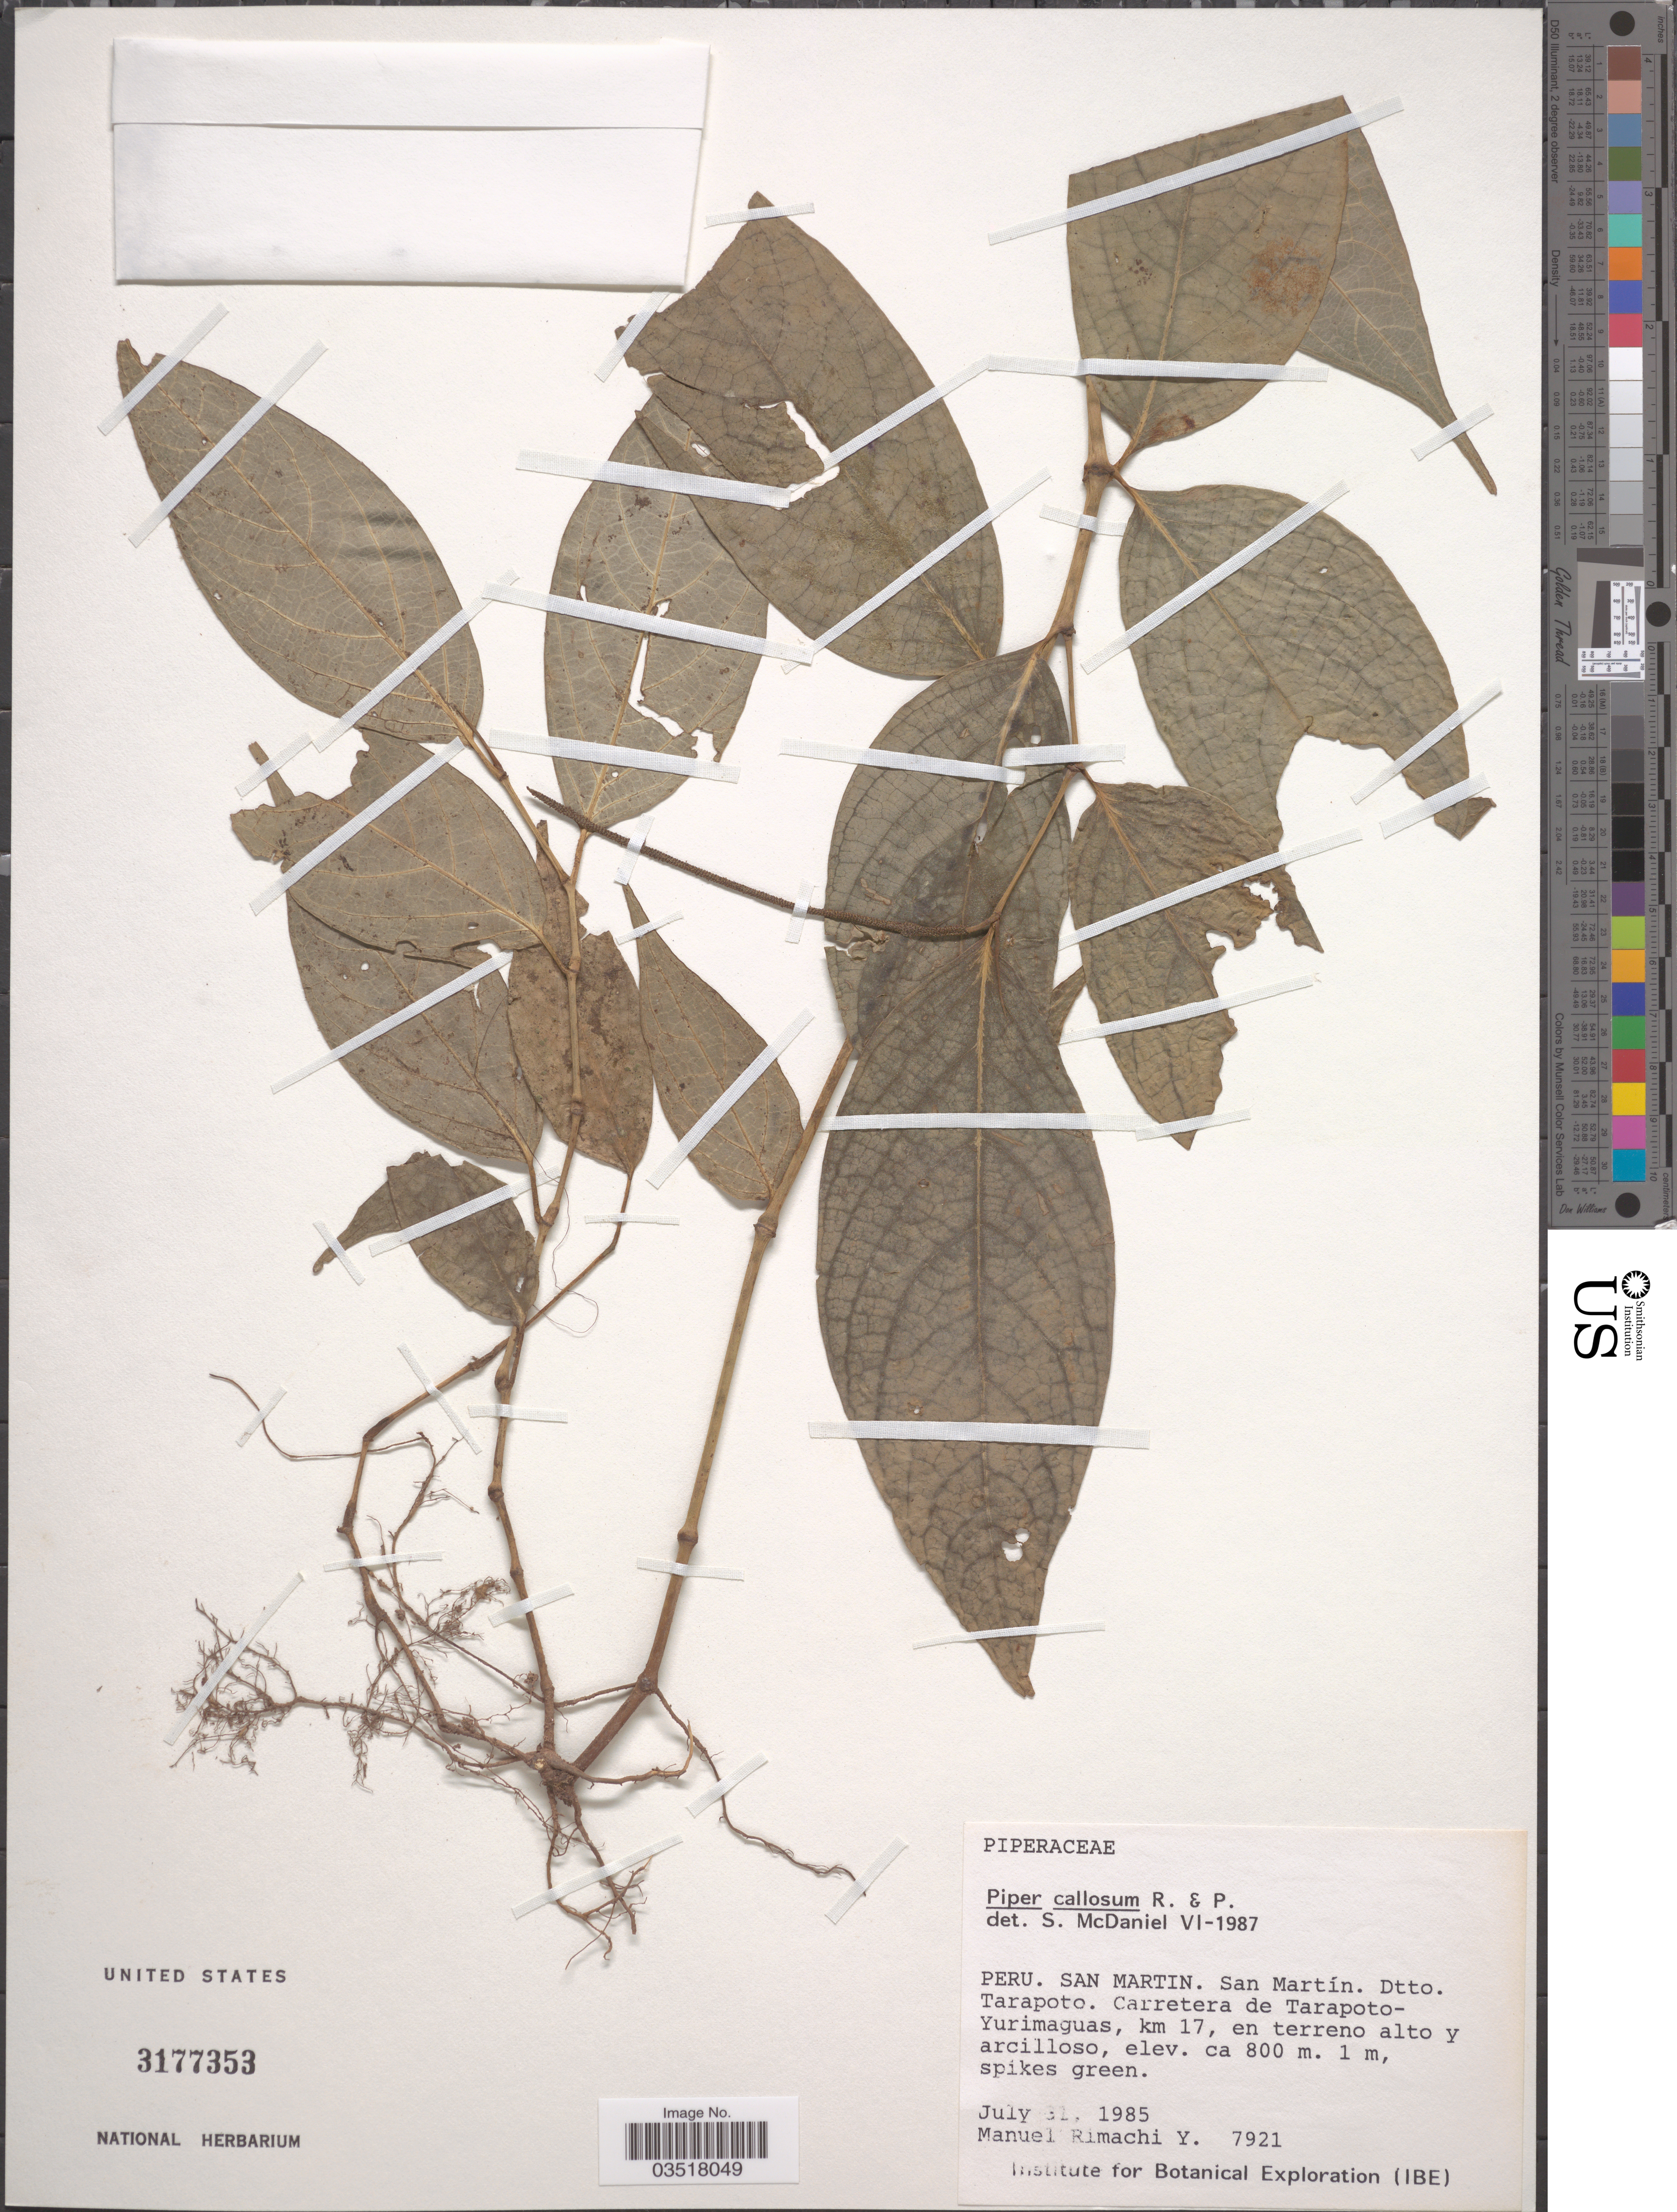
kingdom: Plantae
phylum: Tracheophyta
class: Magnoliopsida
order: Piperales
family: Piperaceae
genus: Piper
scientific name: Piper callosum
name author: Ruiz & Pav.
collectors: M. Rimachi Y.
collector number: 7921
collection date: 1985-07-31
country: Peru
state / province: San Martín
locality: San Martín. Dtto. Tarapoto. Carretera de Tarrapoto-Yurimaguas, km 17.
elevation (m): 800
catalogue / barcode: US 3177353